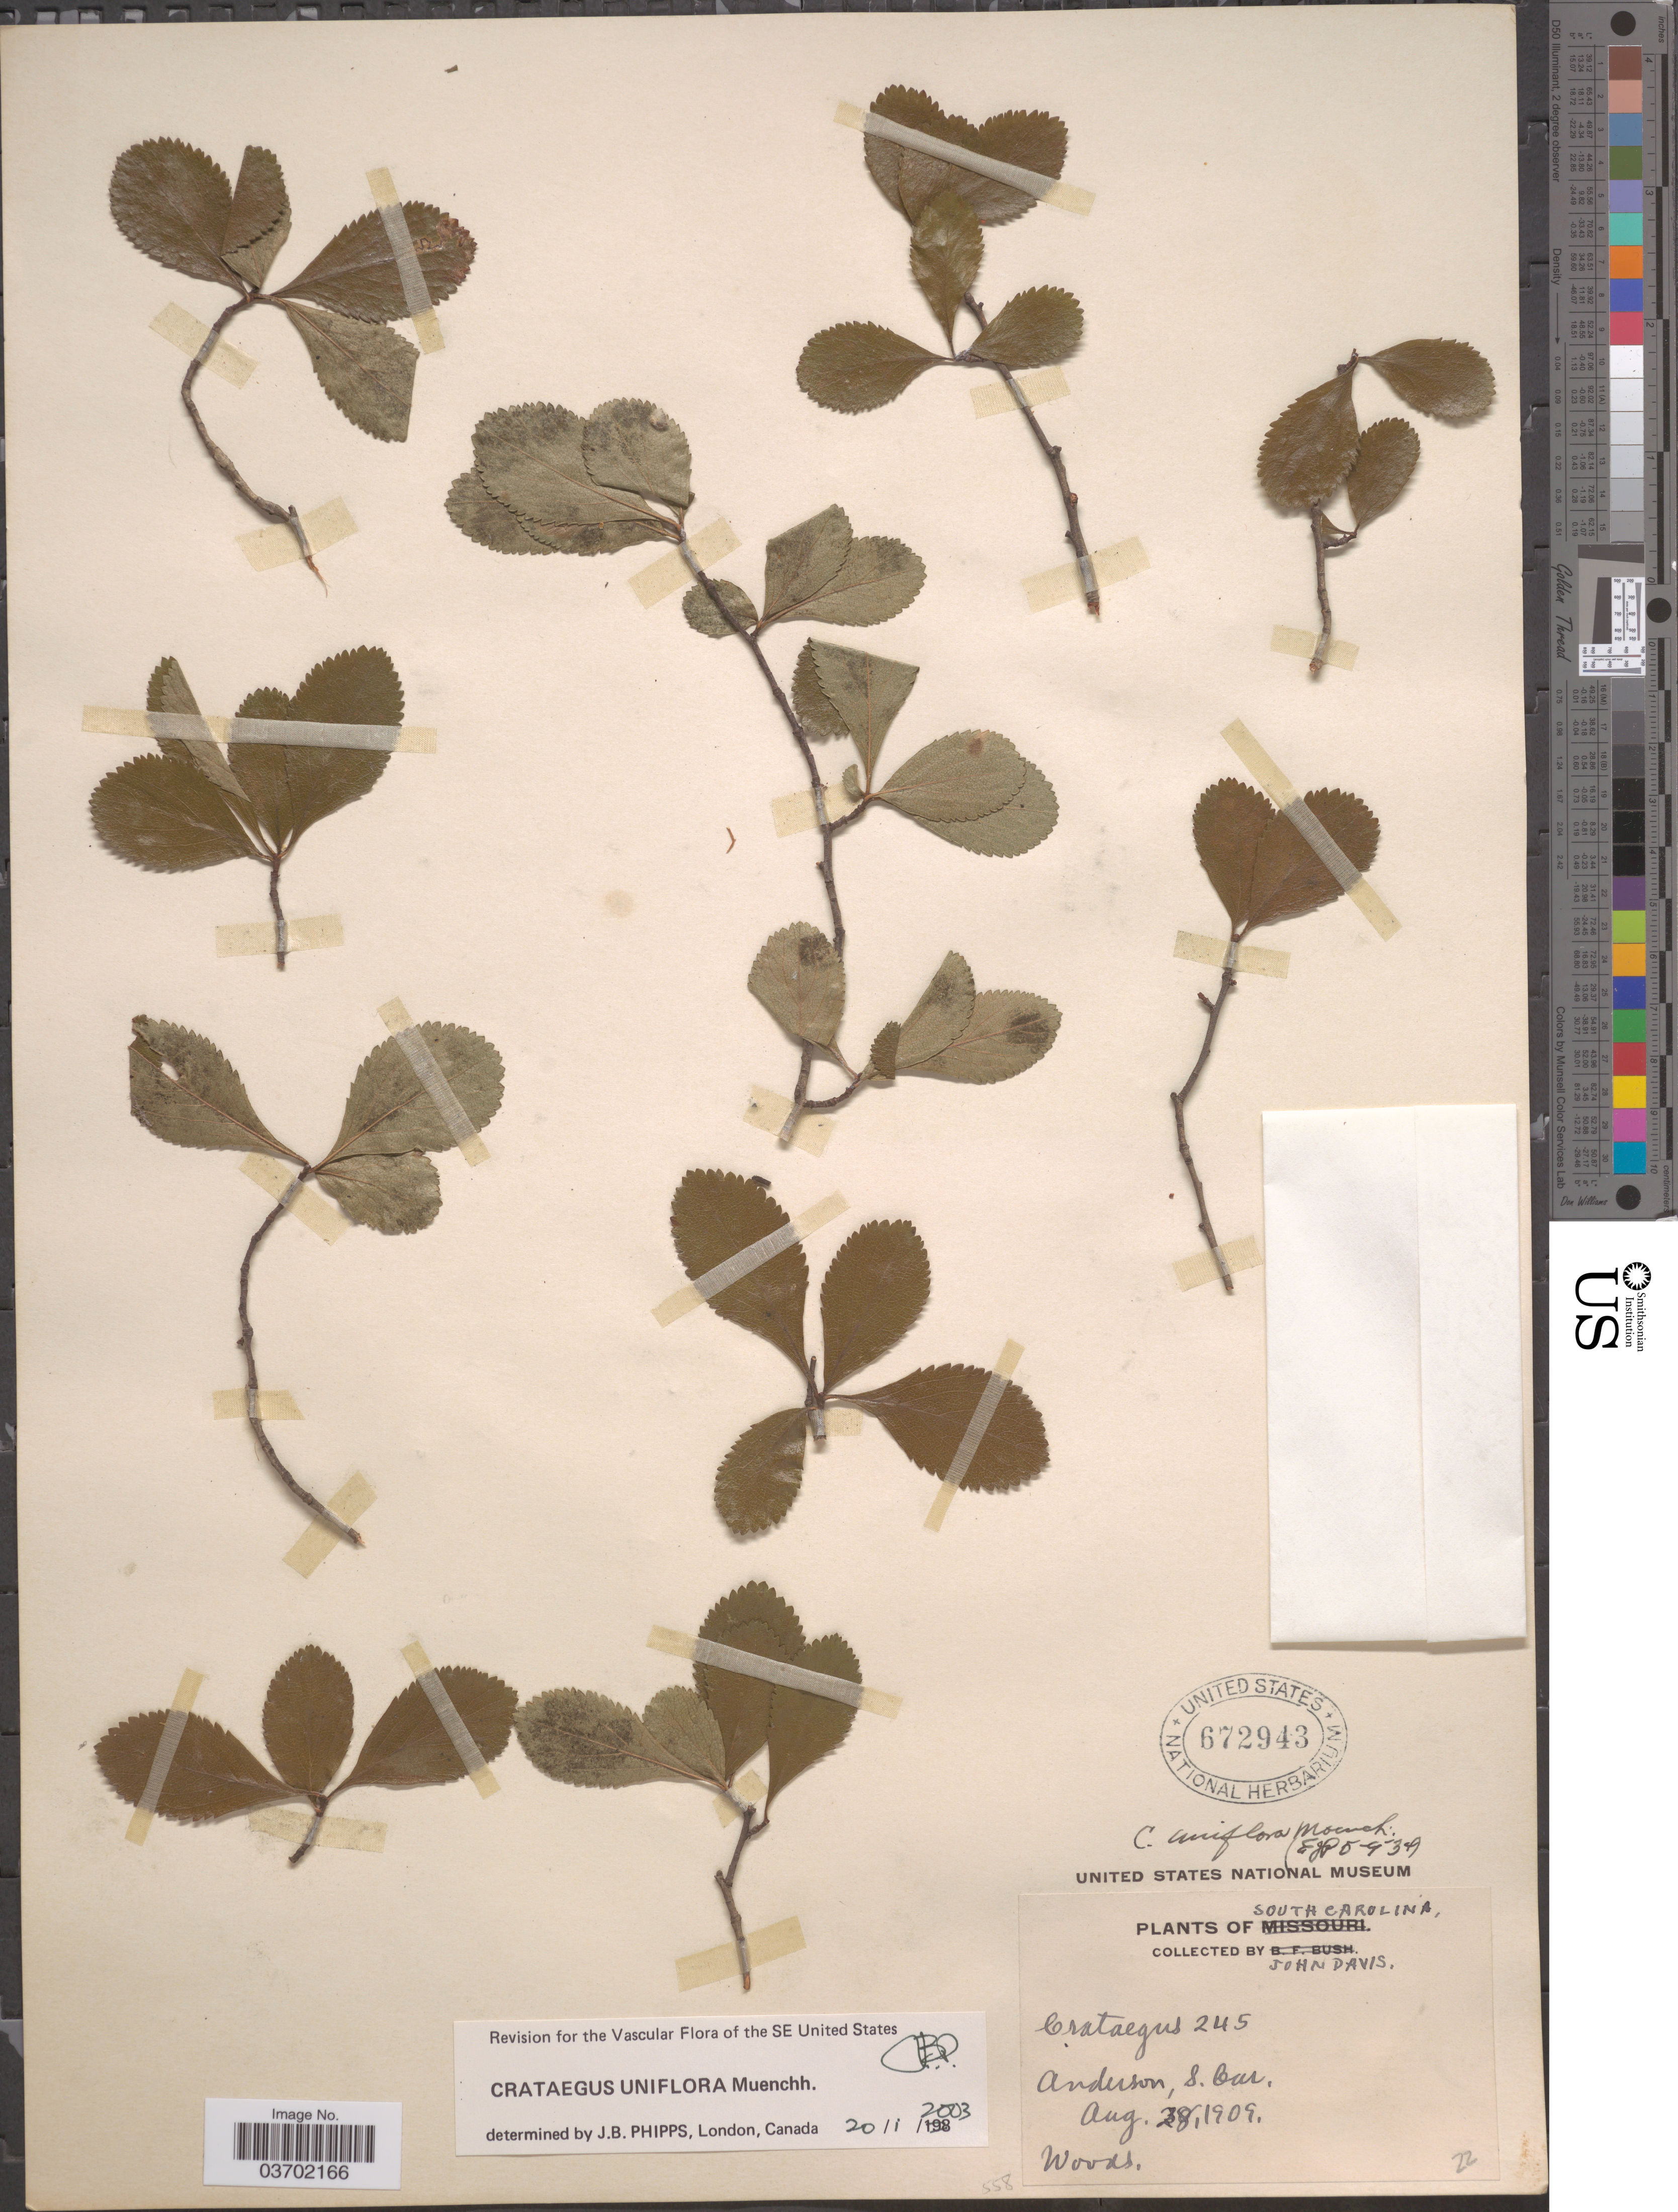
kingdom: Plantae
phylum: Tracheophyta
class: Magnoliopsida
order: Rosales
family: Rosaceae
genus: Crataegus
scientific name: Crataegus uniflora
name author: Münchh.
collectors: J. Davis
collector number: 245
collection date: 1909-08-28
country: United States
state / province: South Carolina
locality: Anderson.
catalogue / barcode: US 672943